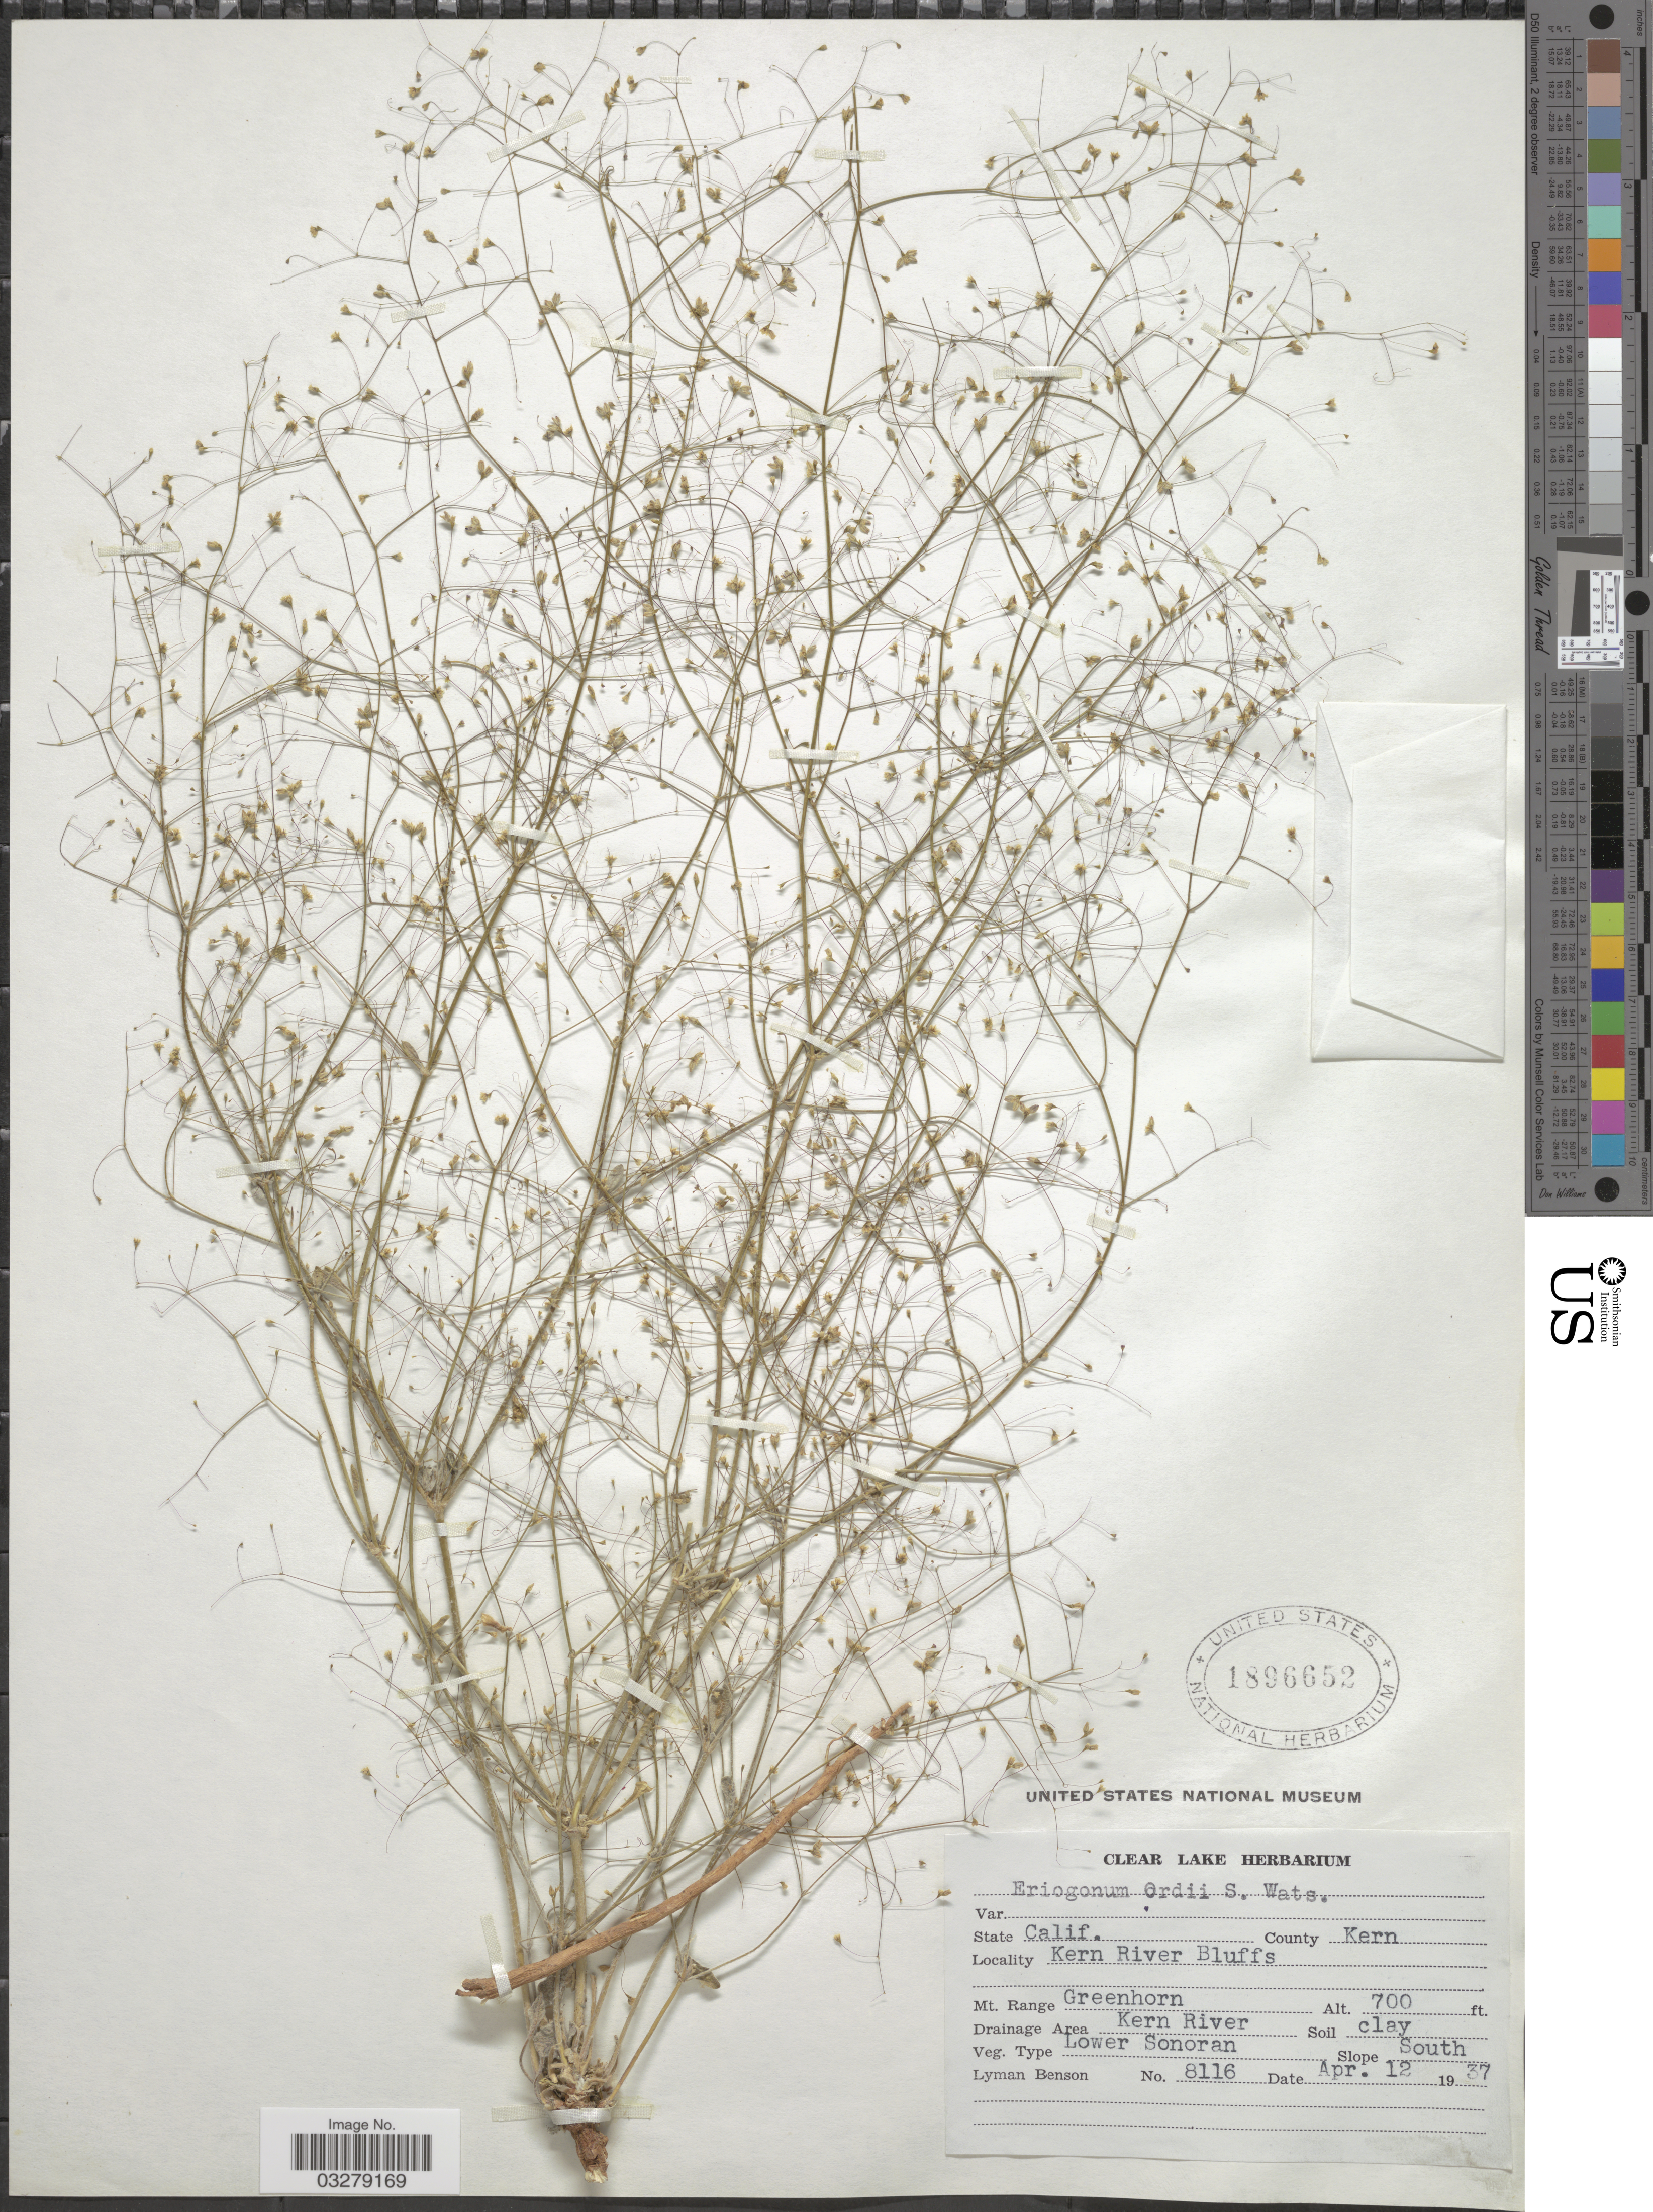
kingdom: Plantae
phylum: Tracheophyta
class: Magnoliopsida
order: Caryophyllales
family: Polygonaceae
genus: Eriogonum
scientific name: Eriogonum ordii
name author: S. Watson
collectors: L. D. Benson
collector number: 8116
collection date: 1937-04-12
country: United States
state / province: California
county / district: Kern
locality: County Kern. Kern River Bluffs. Mt. Range Greenhorn. Drainage Area Kern River. Lower Sonoran. Slope South.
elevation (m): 213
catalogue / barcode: US 1896652